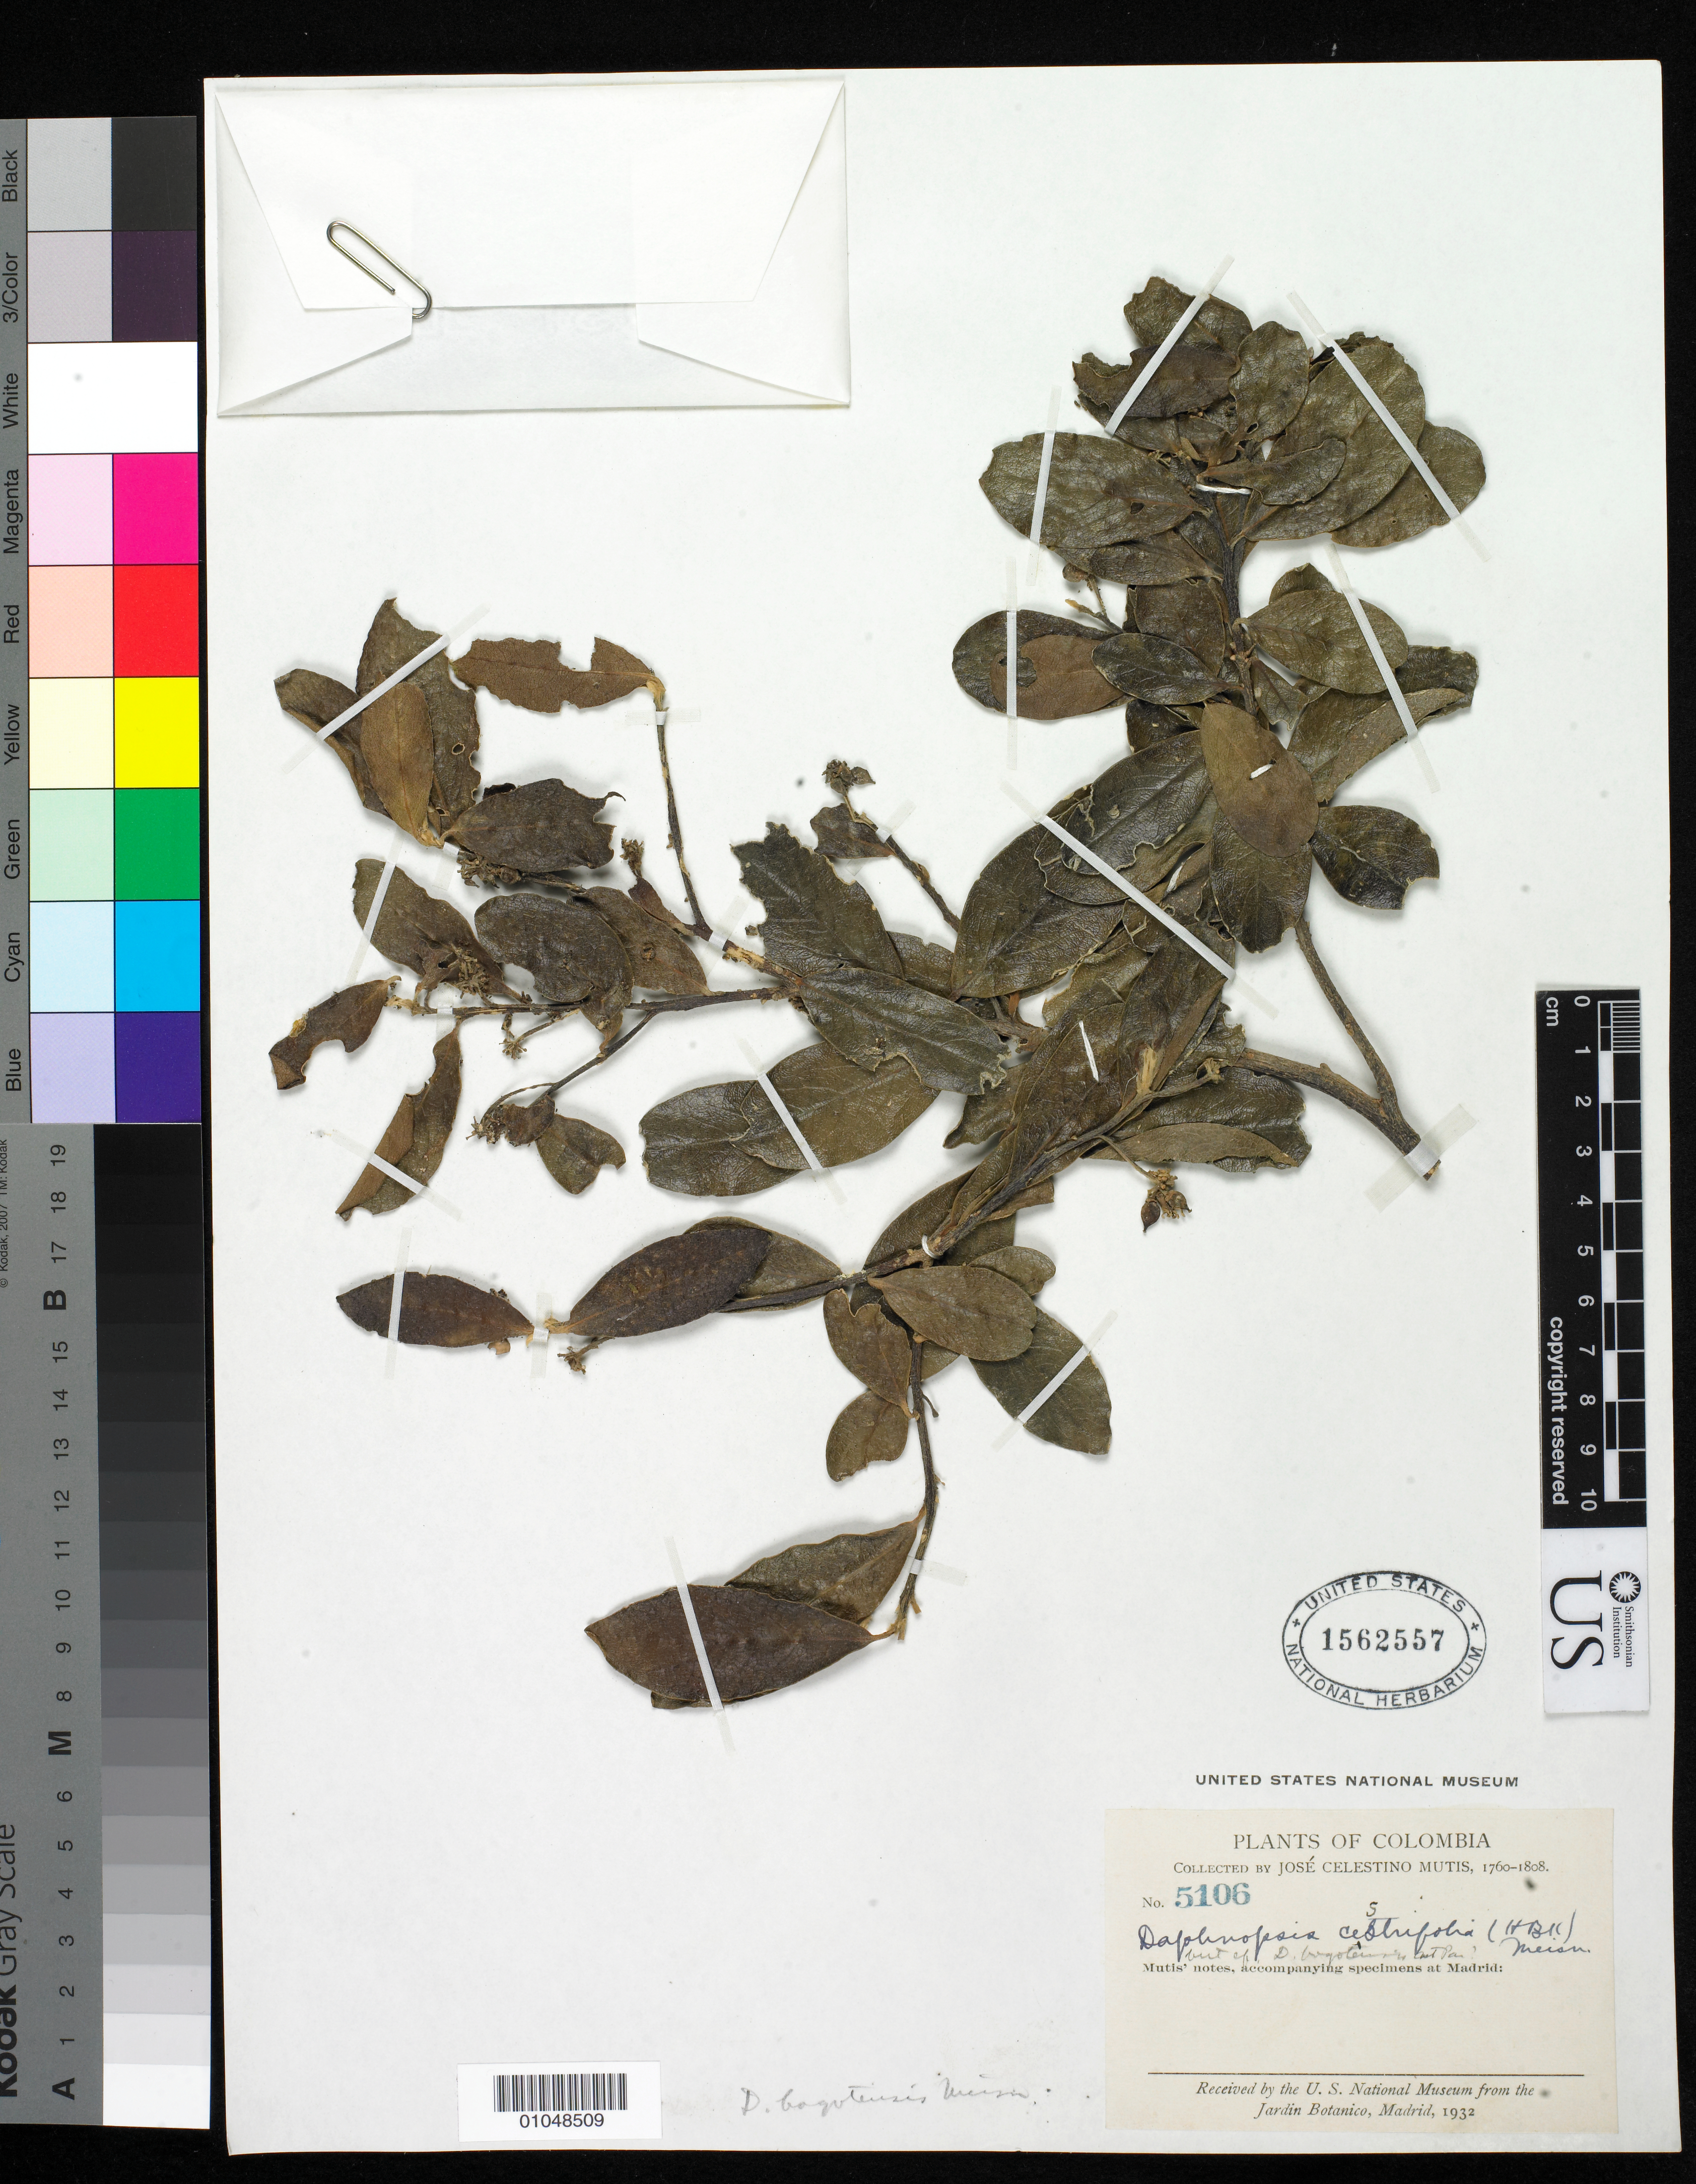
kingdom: Plantae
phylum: Tracheophyta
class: Magnoliopsida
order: Malvales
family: Thymelaeaceae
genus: Daphnopsis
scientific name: Daphnopsis americana subsp. cestrifolia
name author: (Kunth) Nevling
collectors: J. C. B. Mutis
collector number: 5106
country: Colombia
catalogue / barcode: US 1562557